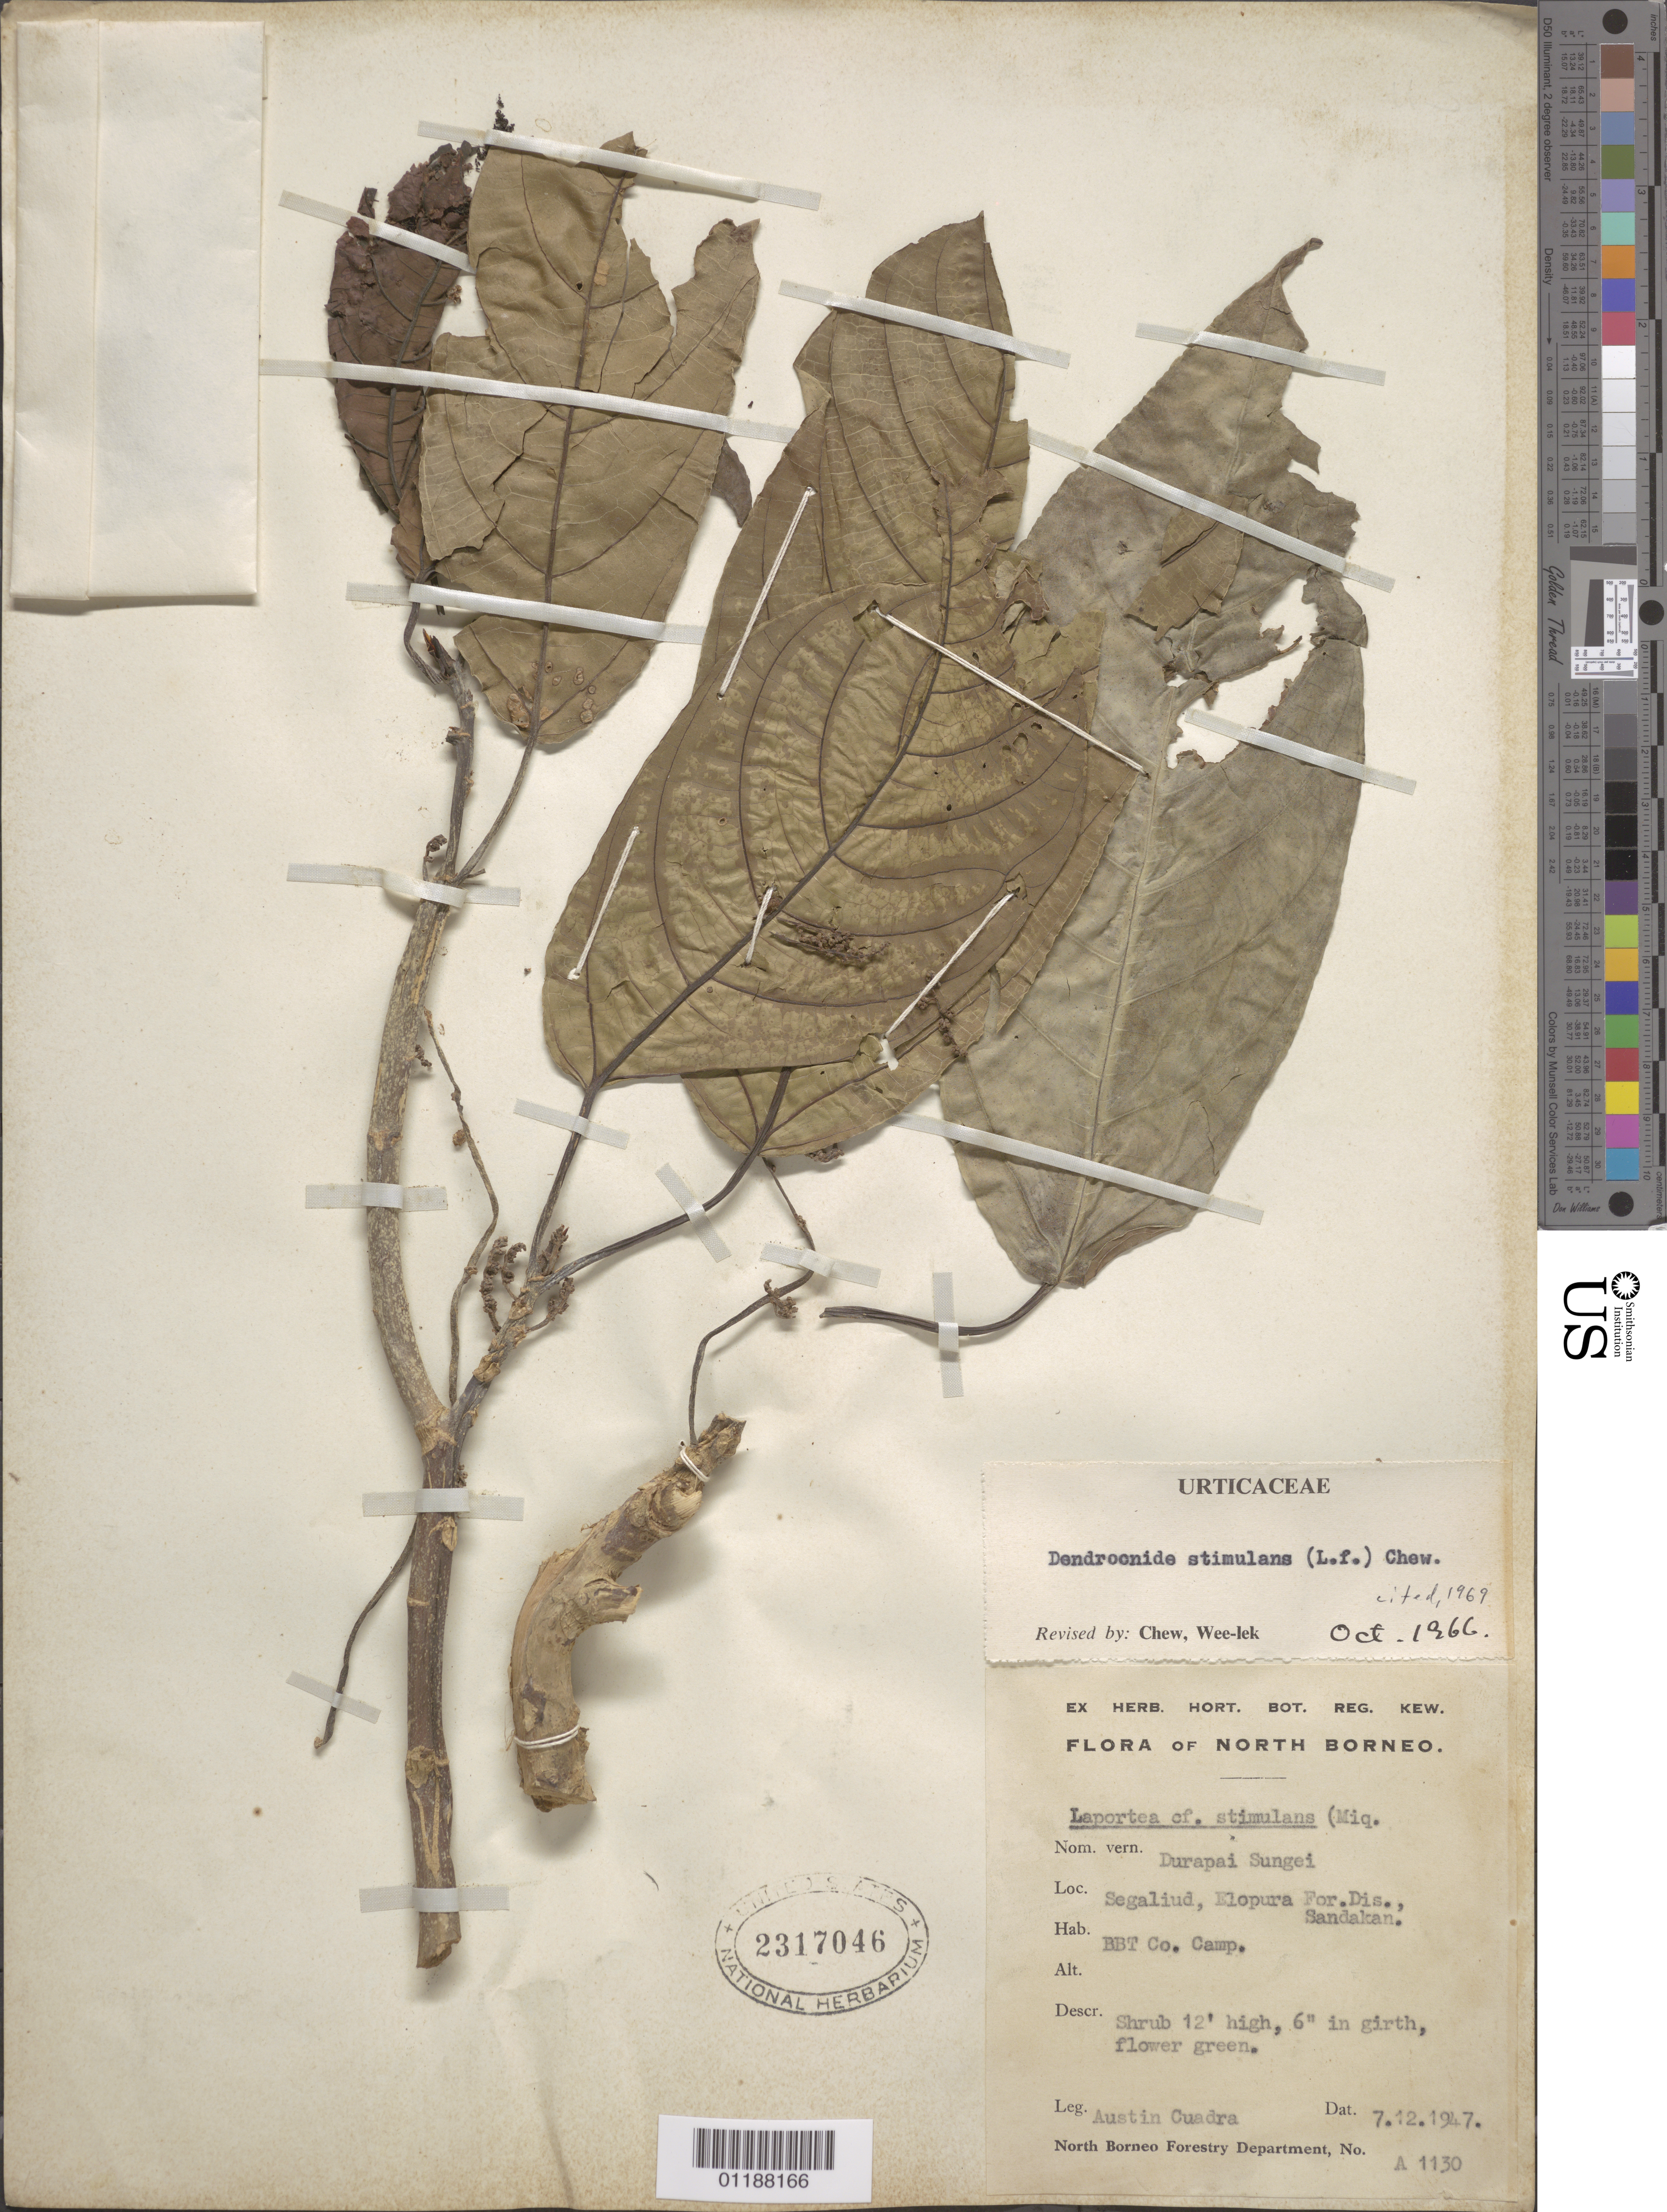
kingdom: Plantae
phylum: Tracheophyta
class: Magnoliopsida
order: Rosales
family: Urticaceae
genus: Dendrocnide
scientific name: Dendrocnide stimulans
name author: (L. f.) Chew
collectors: A. Cuadra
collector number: A1130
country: Malaysia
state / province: Sabah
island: Borneo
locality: Segaliud, Elopura, Sandakan Forest District, BBT Co. Camp. North Borneo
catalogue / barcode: US 2317046